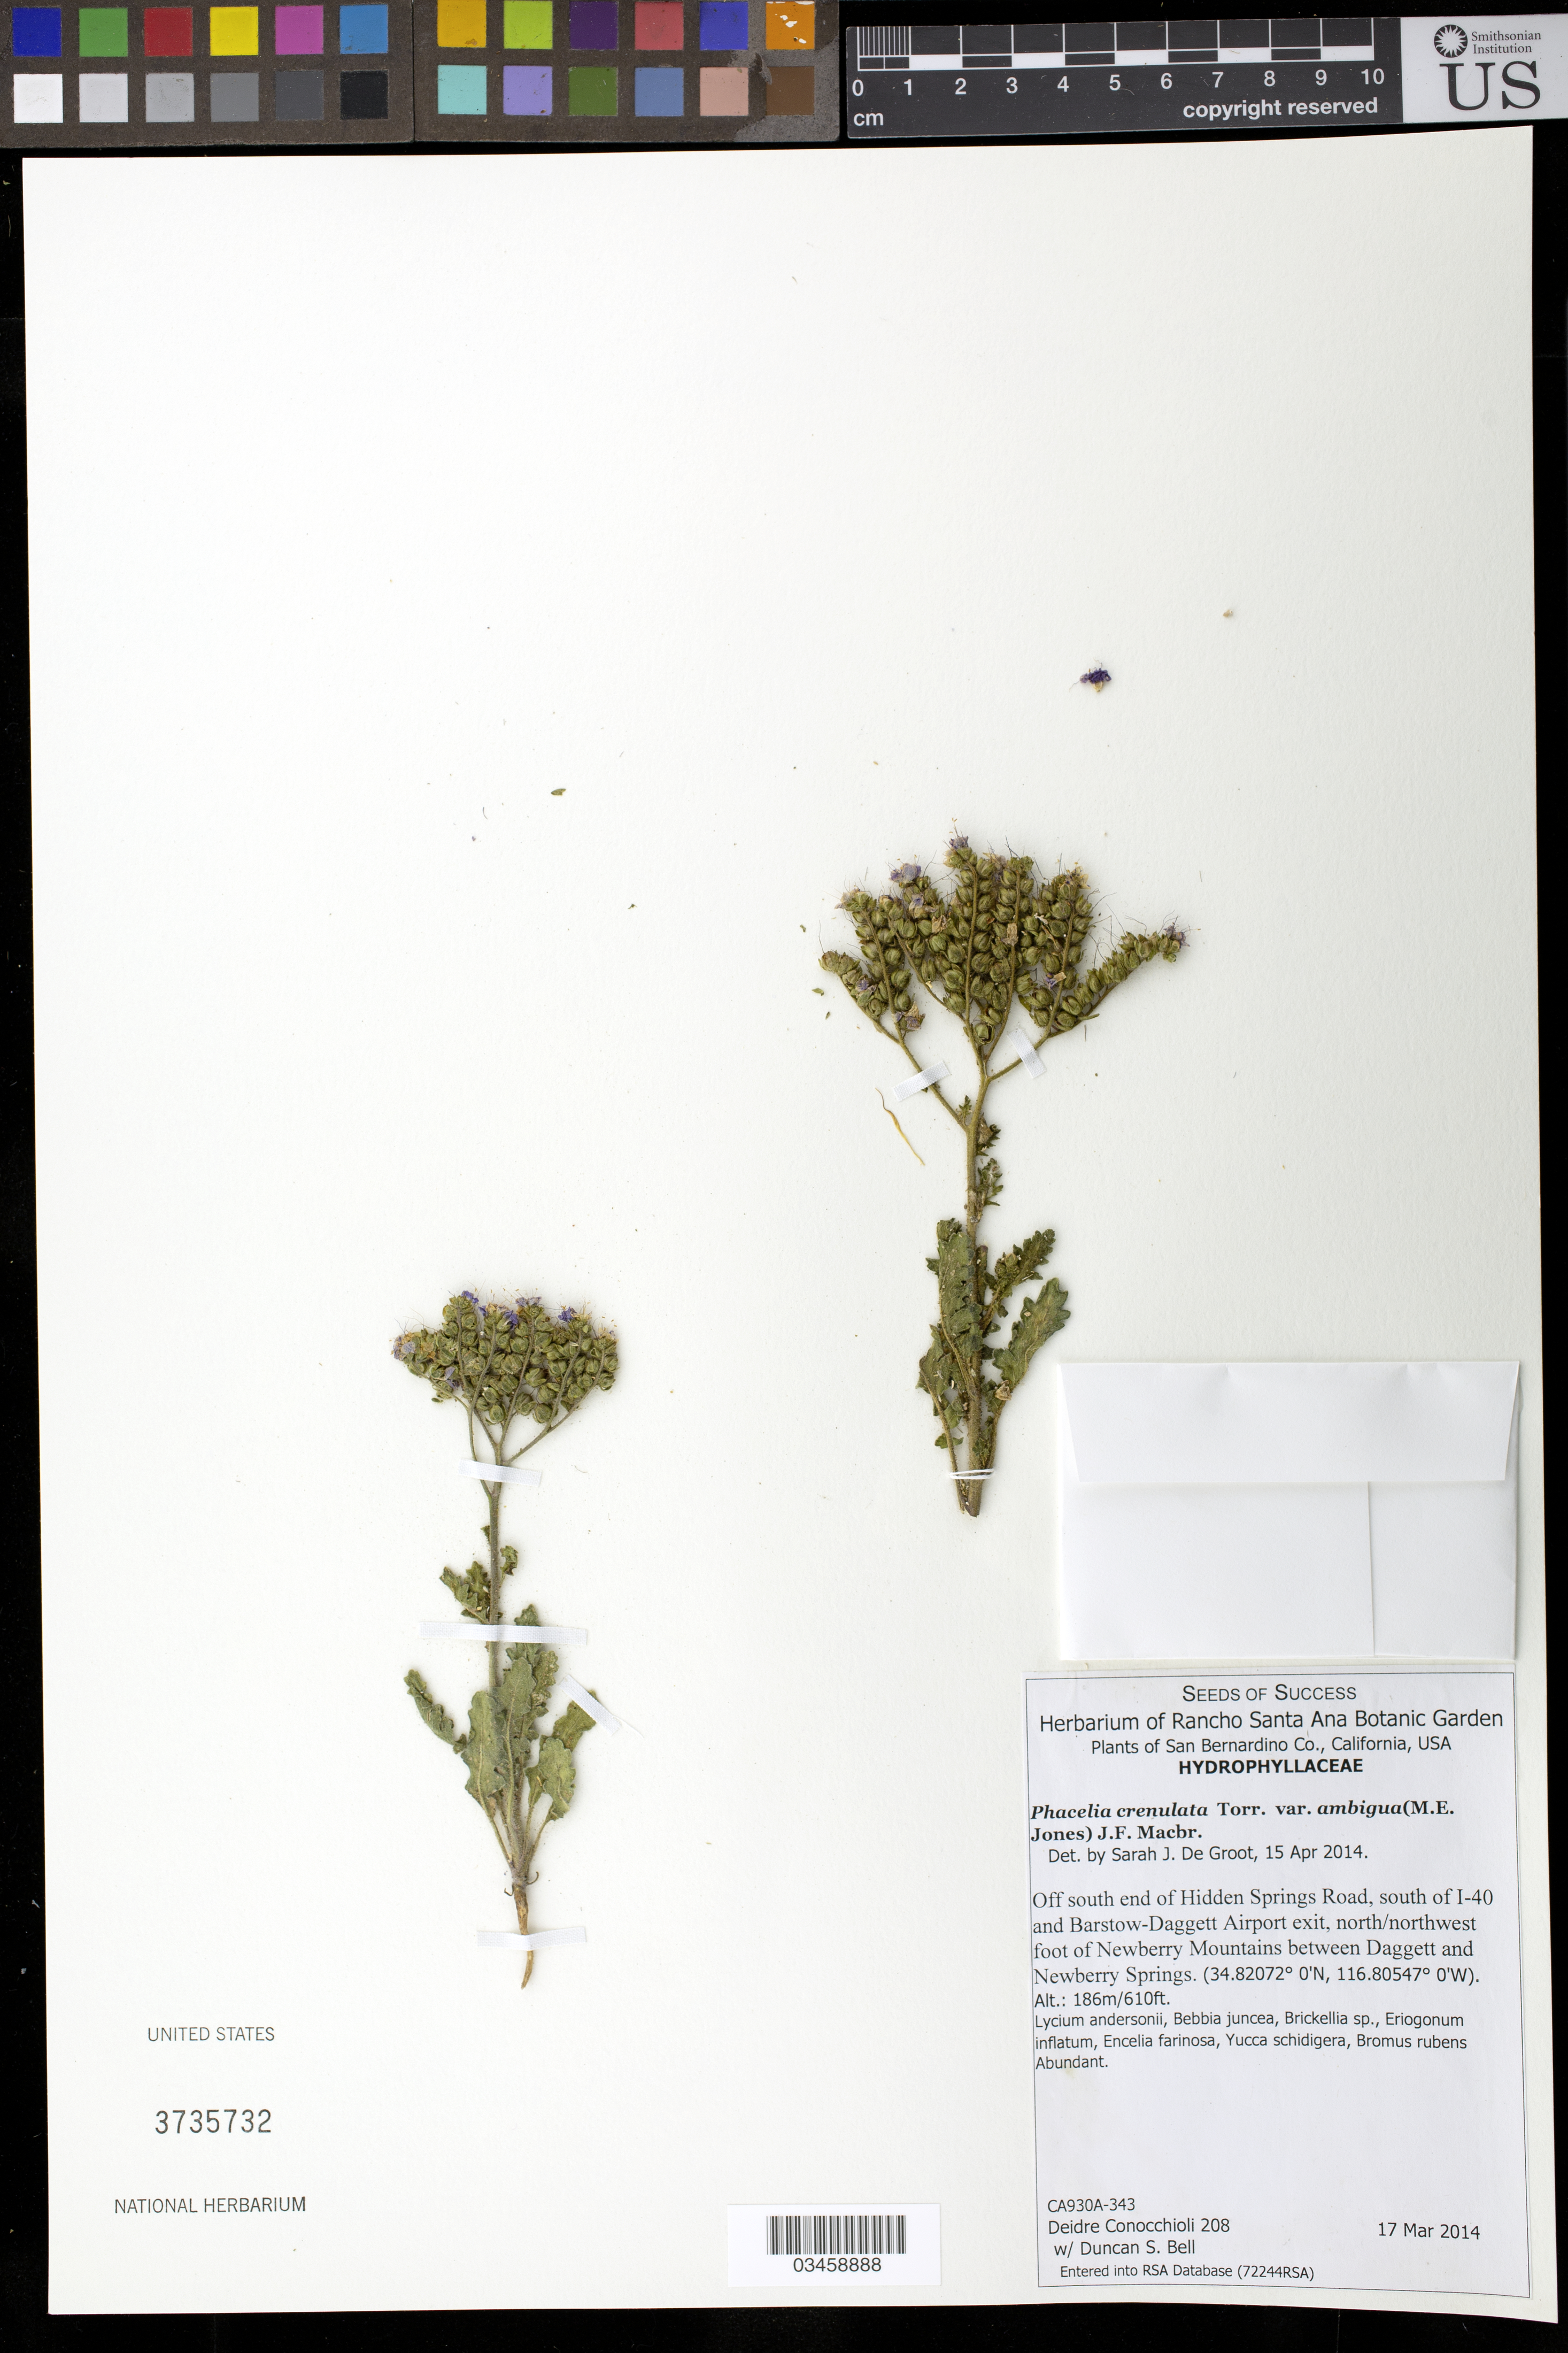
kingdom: Plantae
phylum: Tracheophyta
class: Magnoliopsida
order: Boraginales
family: Hydrophyllaceae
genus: Phacelia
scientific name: Phacelia crenulata var. ambigua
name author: (M.E. Jones) J.F. Macbr.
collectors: D. Conocchioli & D. S. Bell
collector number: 208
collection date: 2014-03-17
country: United States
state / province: California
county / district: San Bernardino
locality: Off south end of Hidden Springs Road, S of I-40 and Barstow-Daggett Airport exit, NNW foot of Newberry Mts between Daggett and Newberry Springs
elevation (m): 186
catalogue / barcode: US 3735732